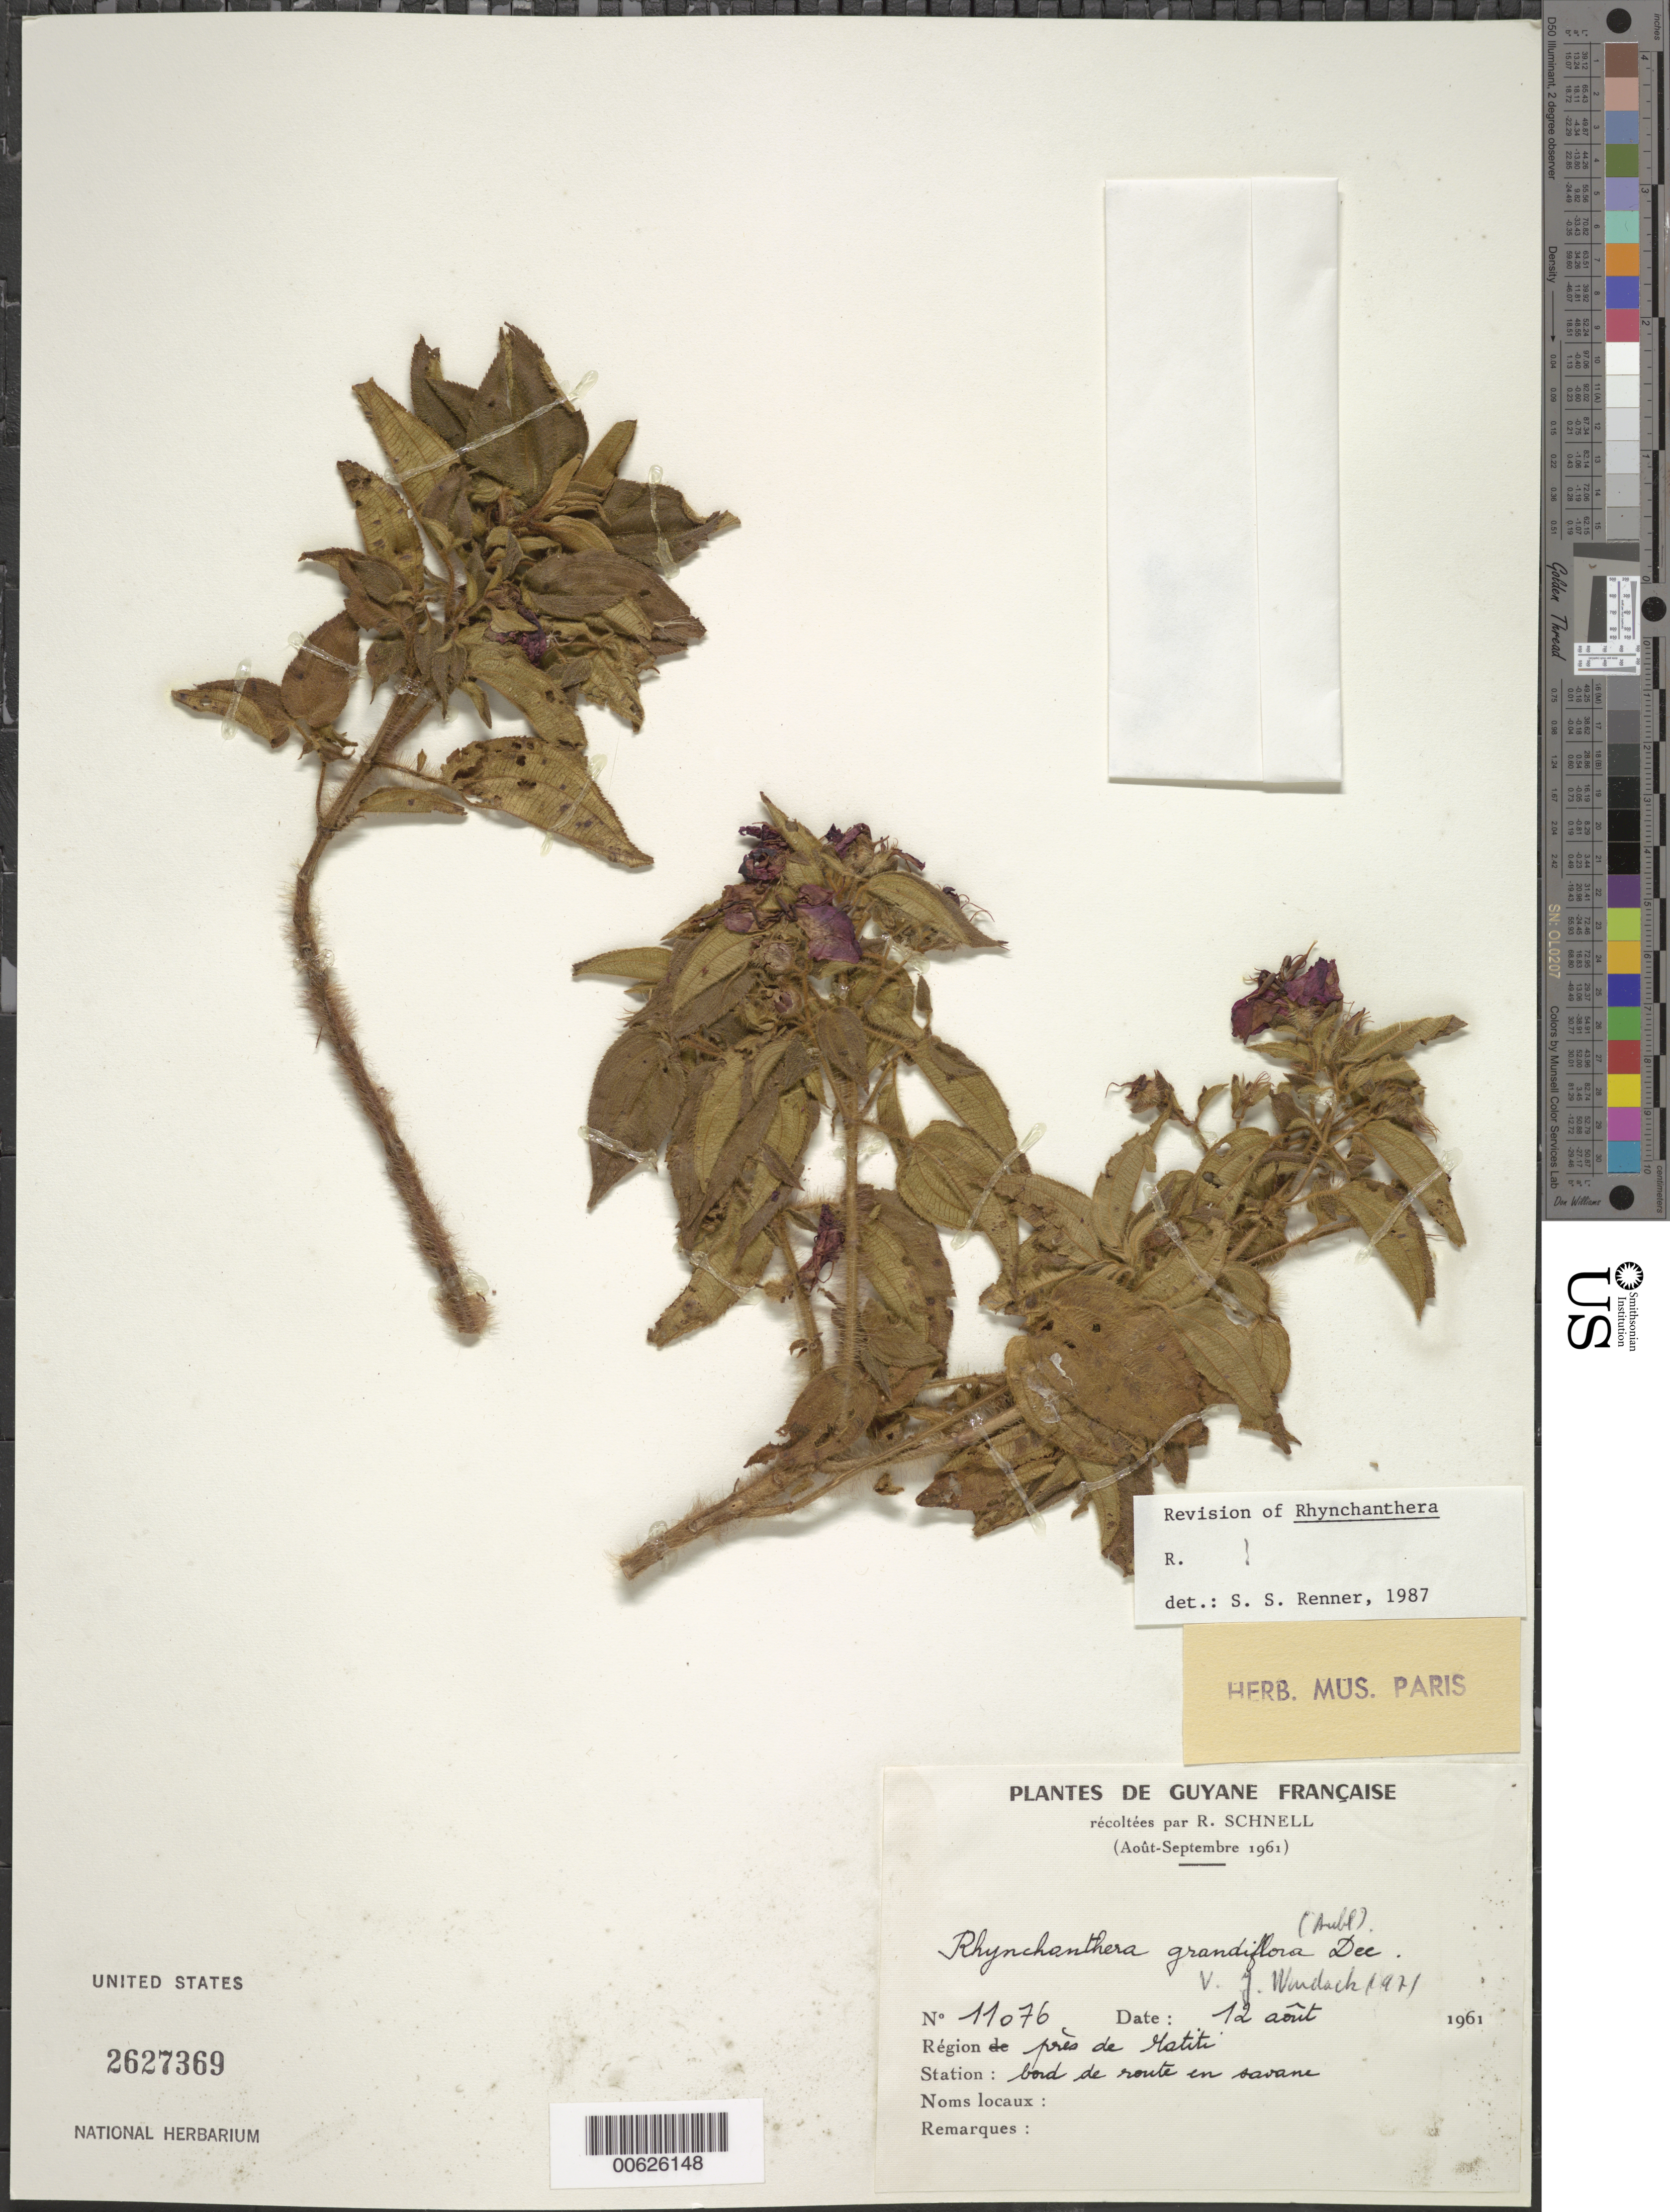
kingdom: Plantae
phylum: Tracheophyta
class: Magnoliopsida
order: Myrtales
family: Melastomataceae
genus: Rhynchanthera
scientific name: Rhynchanthera grandiflora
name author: (Aubl.) DC.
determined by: Renner, S. S.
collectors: R. A. Schnell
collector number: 11076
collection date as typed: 12-Aug-61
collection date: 1961-08-12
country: French Guiana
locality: Gatiti region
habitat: Bord de route en savanne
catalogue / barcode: US 2627369